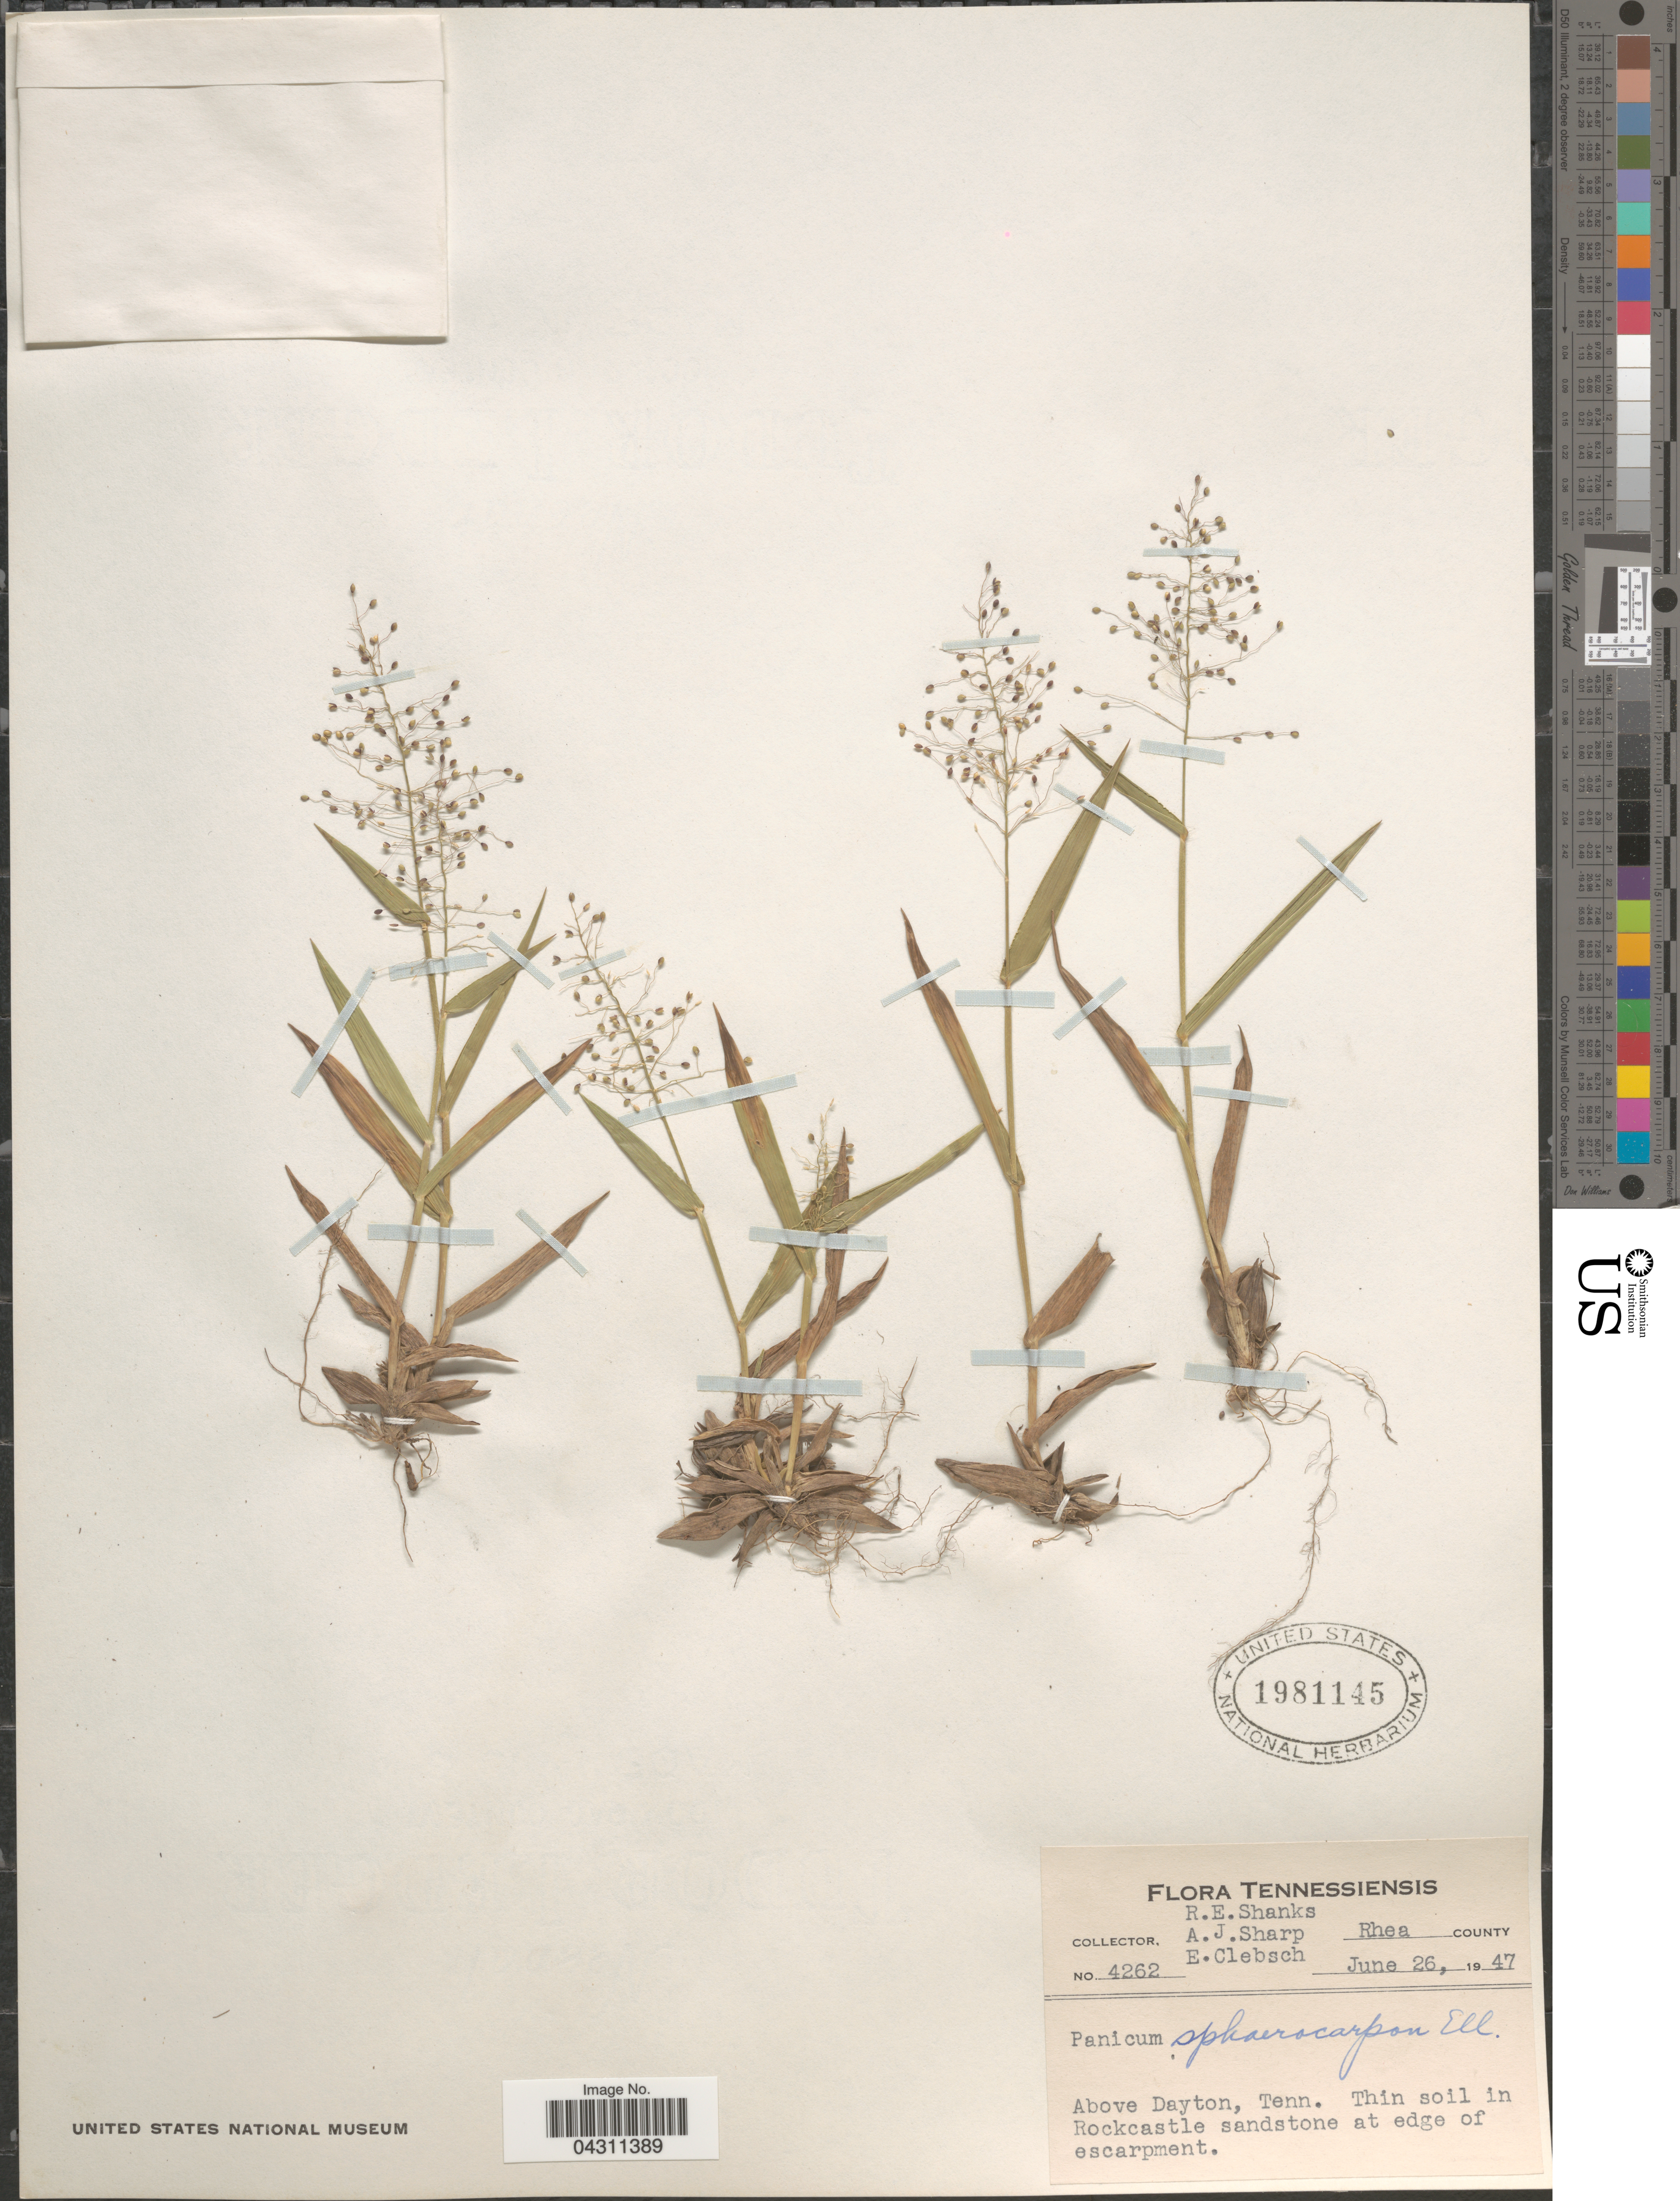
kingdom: Plantae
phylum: Tracheophyta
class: Liliopsida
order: Poales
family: Poaceae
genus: Dichanthelium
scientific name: Dichanthelium sphaerocarpon var. sphaerocarpon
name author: (Elliott) Gould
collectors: R. Shanks, A. J. Sharp & E. Clebsch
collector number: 4262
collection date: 1947-06-26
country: United States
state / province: Tennessee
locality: Rhea County. Above Dayton. Thin soil in Rockcastle sandstone at edge of escarpment.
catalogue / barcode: US 1981145